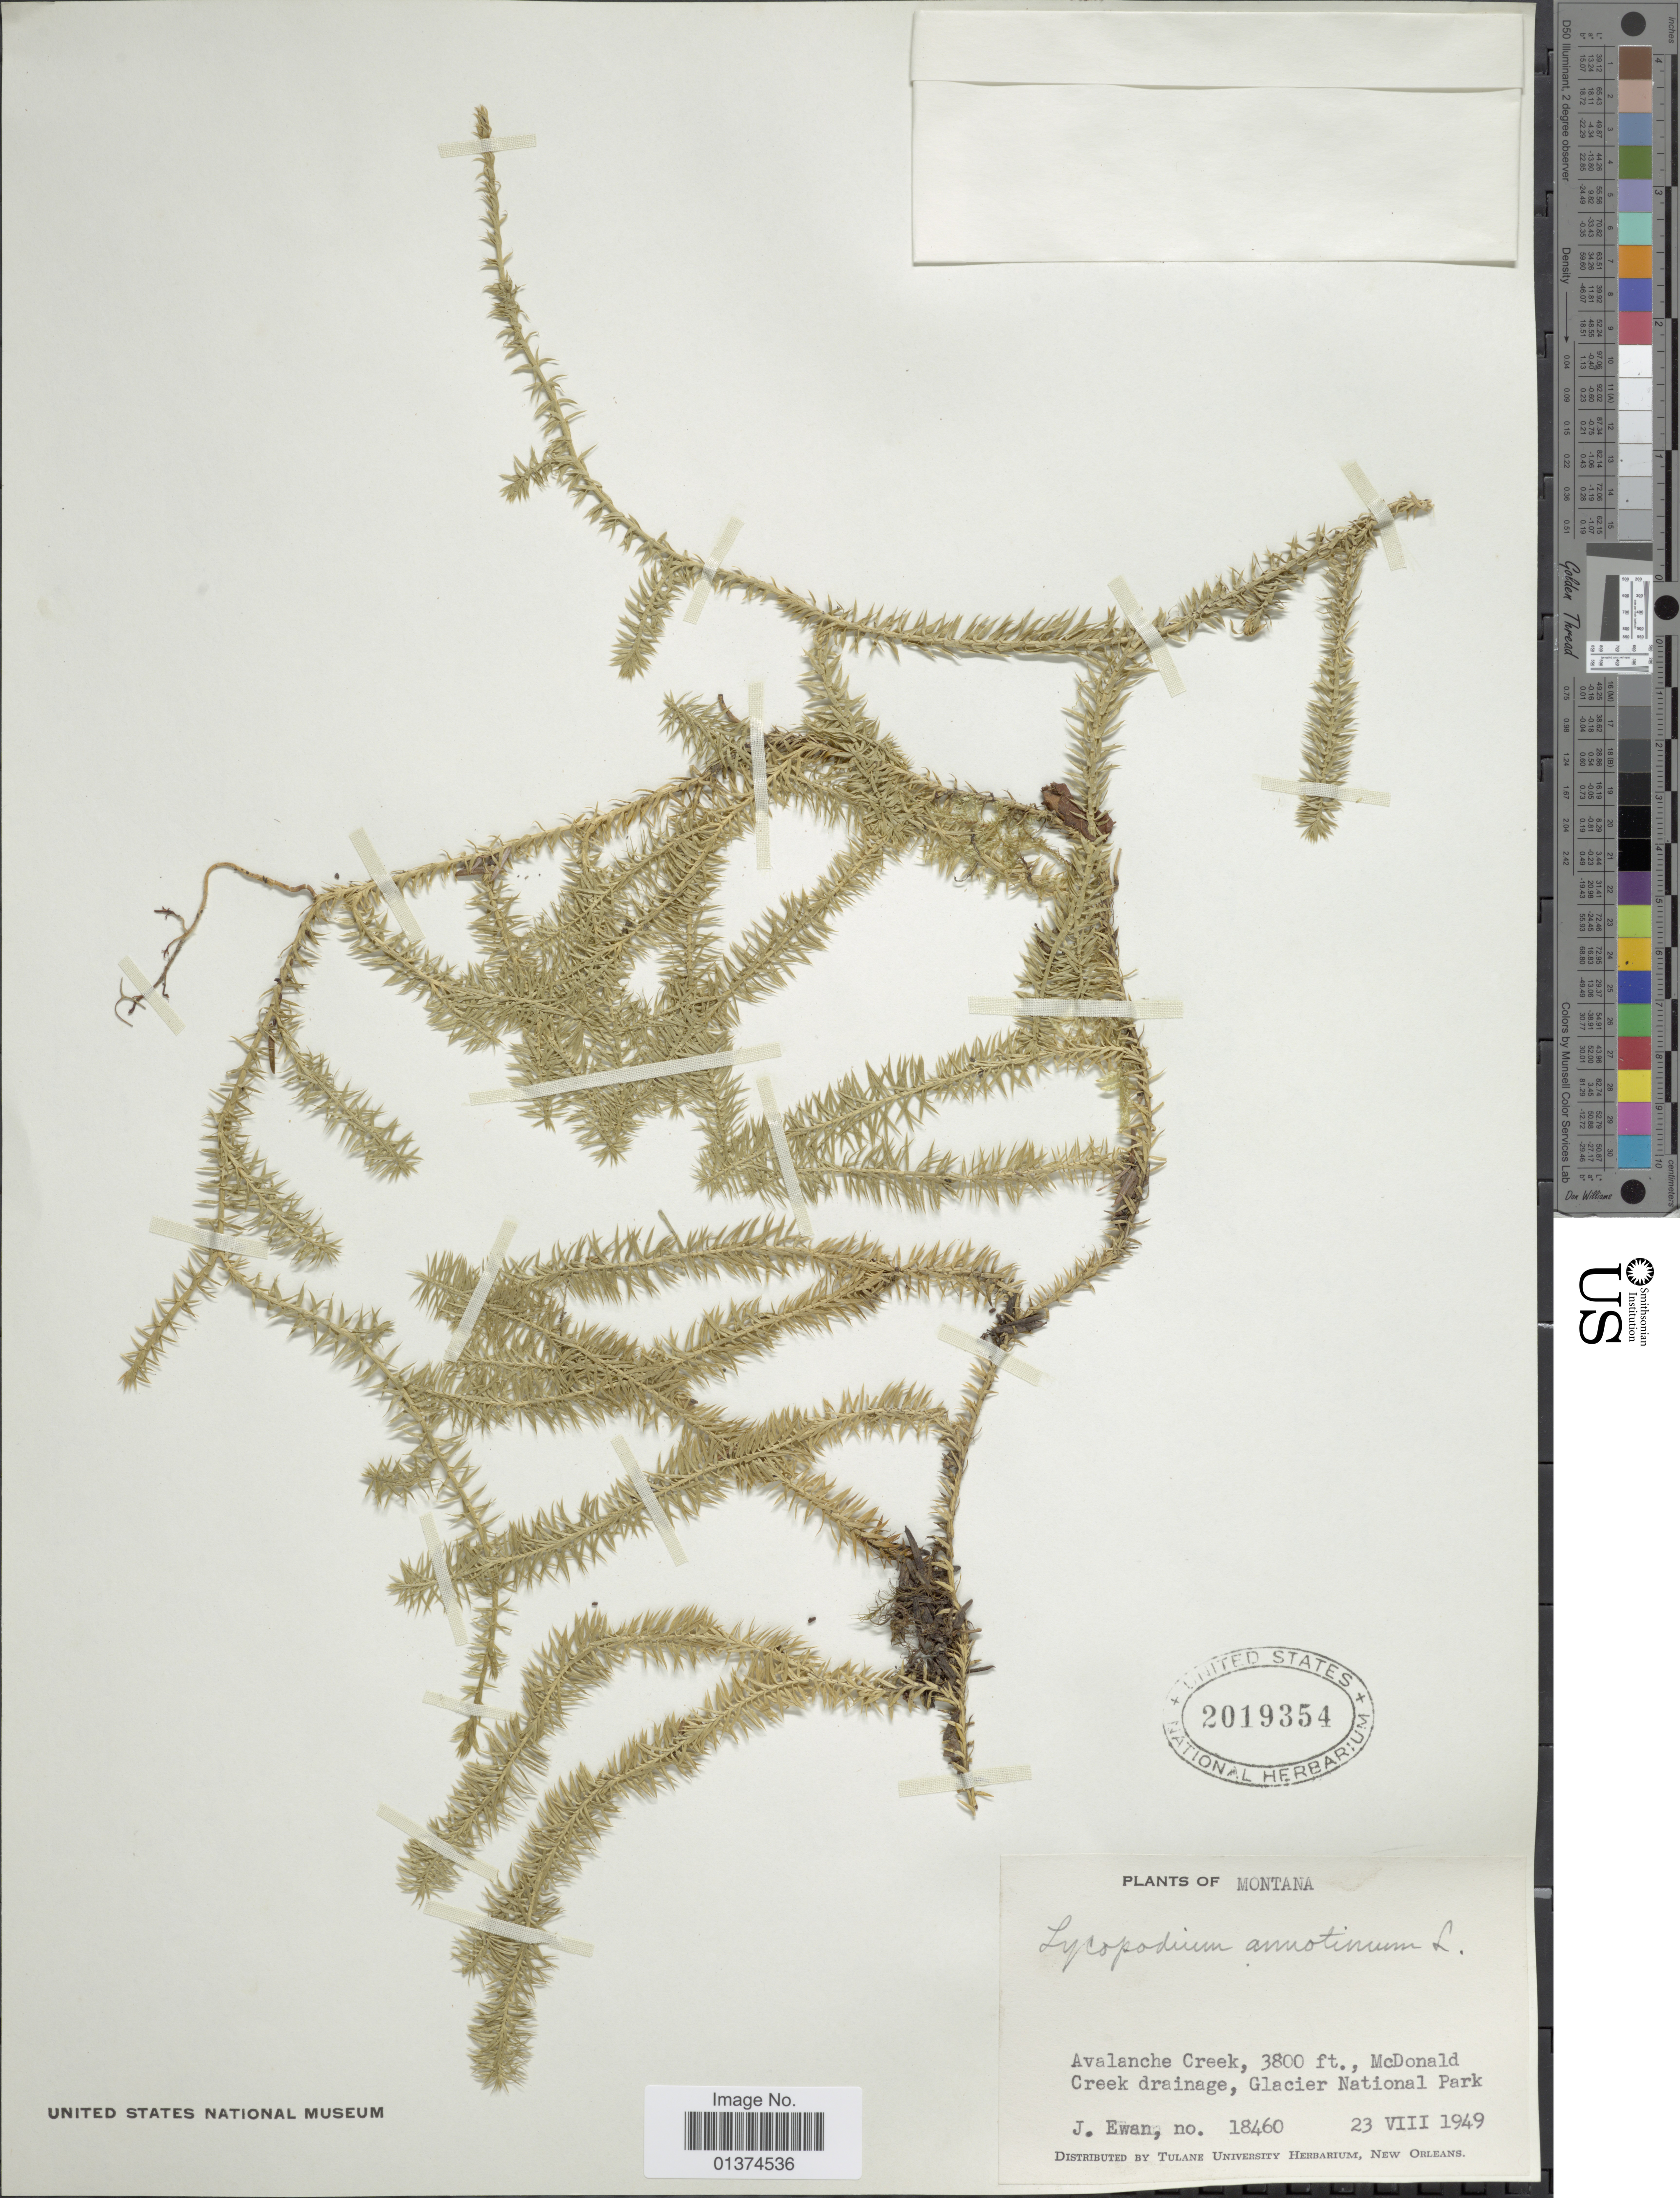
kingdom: Plantae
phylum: Tracheophyta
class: Lycopodiopsida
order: Lycopodiales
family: Lycopodiaceae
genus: Spinulum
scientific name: Spinulum annotinum subsp. annotinum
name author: (L.) A. Haines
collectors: J. A. Ewan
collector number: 18460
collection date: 1949-08-23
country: United States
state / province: Montana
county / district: Flathead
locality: Avalanche Creek, McDonald Creek drainage, Glacier National Park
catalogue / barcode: US 2019354